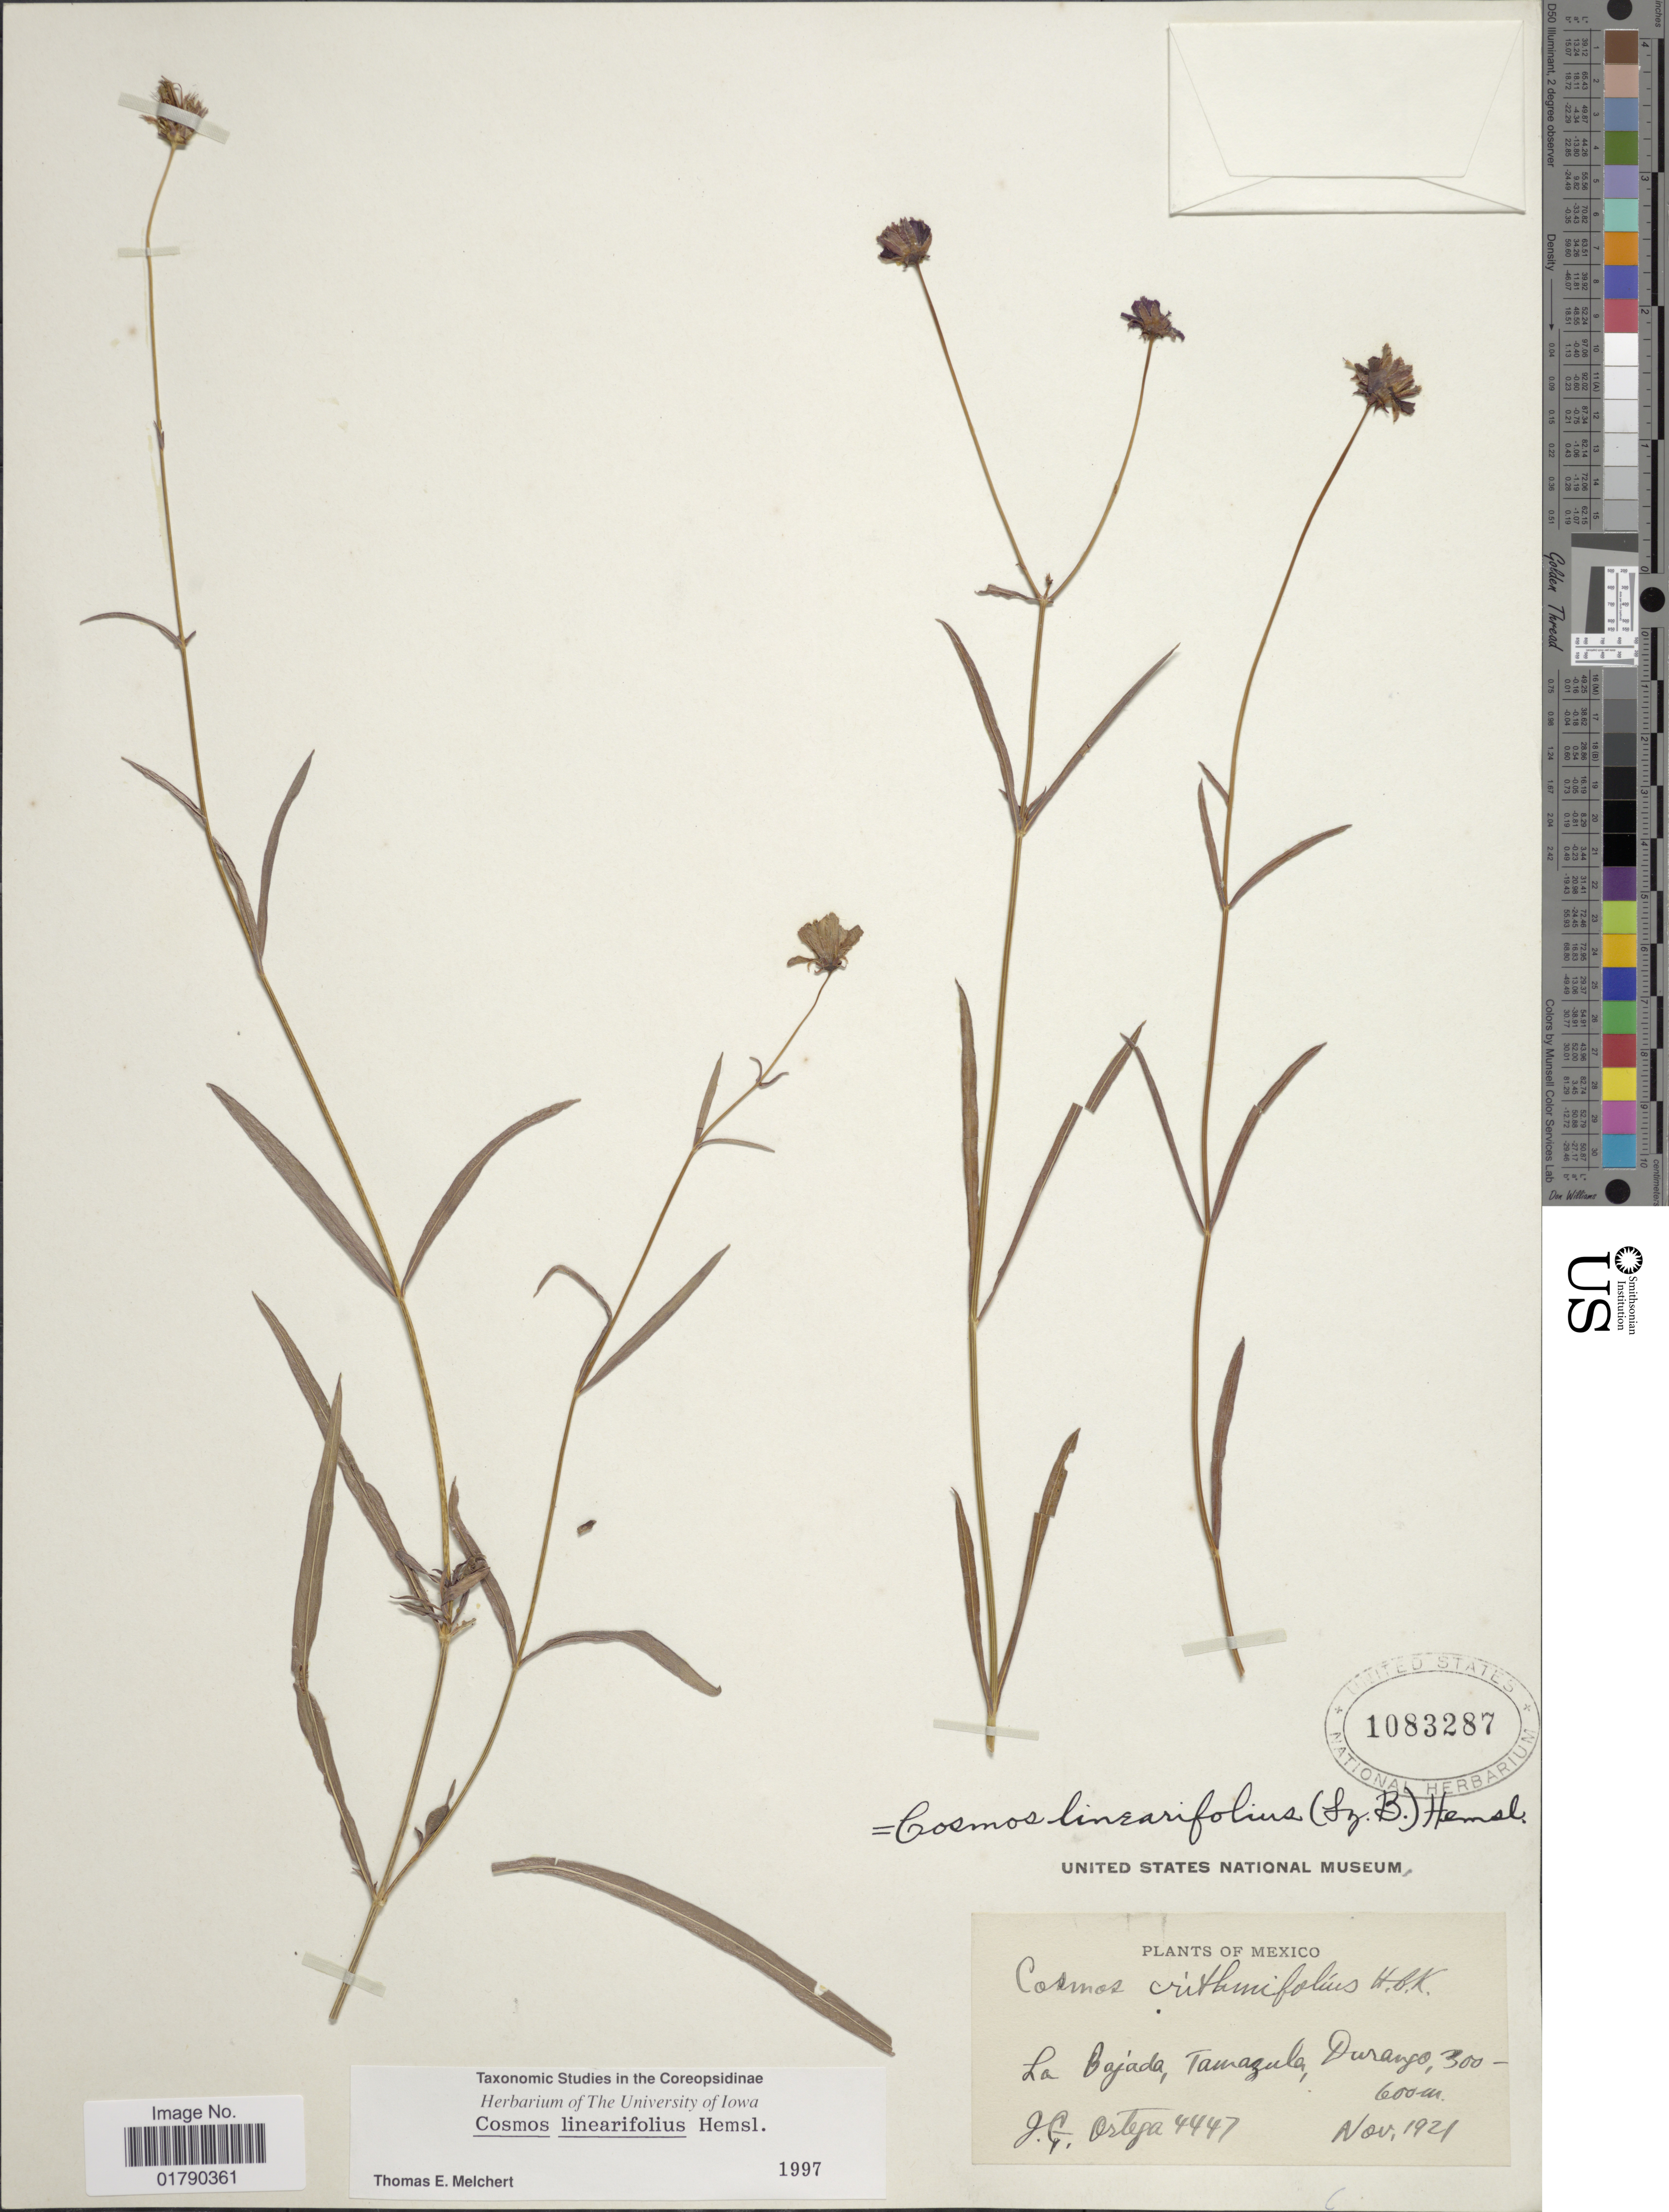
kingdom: Plantae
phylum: Tracheophyta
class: Magnoliopsida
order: Asterales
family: Asteraceae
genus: Cosmos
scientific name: Cosmos linearifolius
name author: (Sch. Bip.) Hemsl.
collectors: J. Ortega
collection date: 1921-11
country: Mexico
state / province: Durango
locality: La Bajada, Tamazula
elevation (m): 600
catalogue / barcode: US 1083287